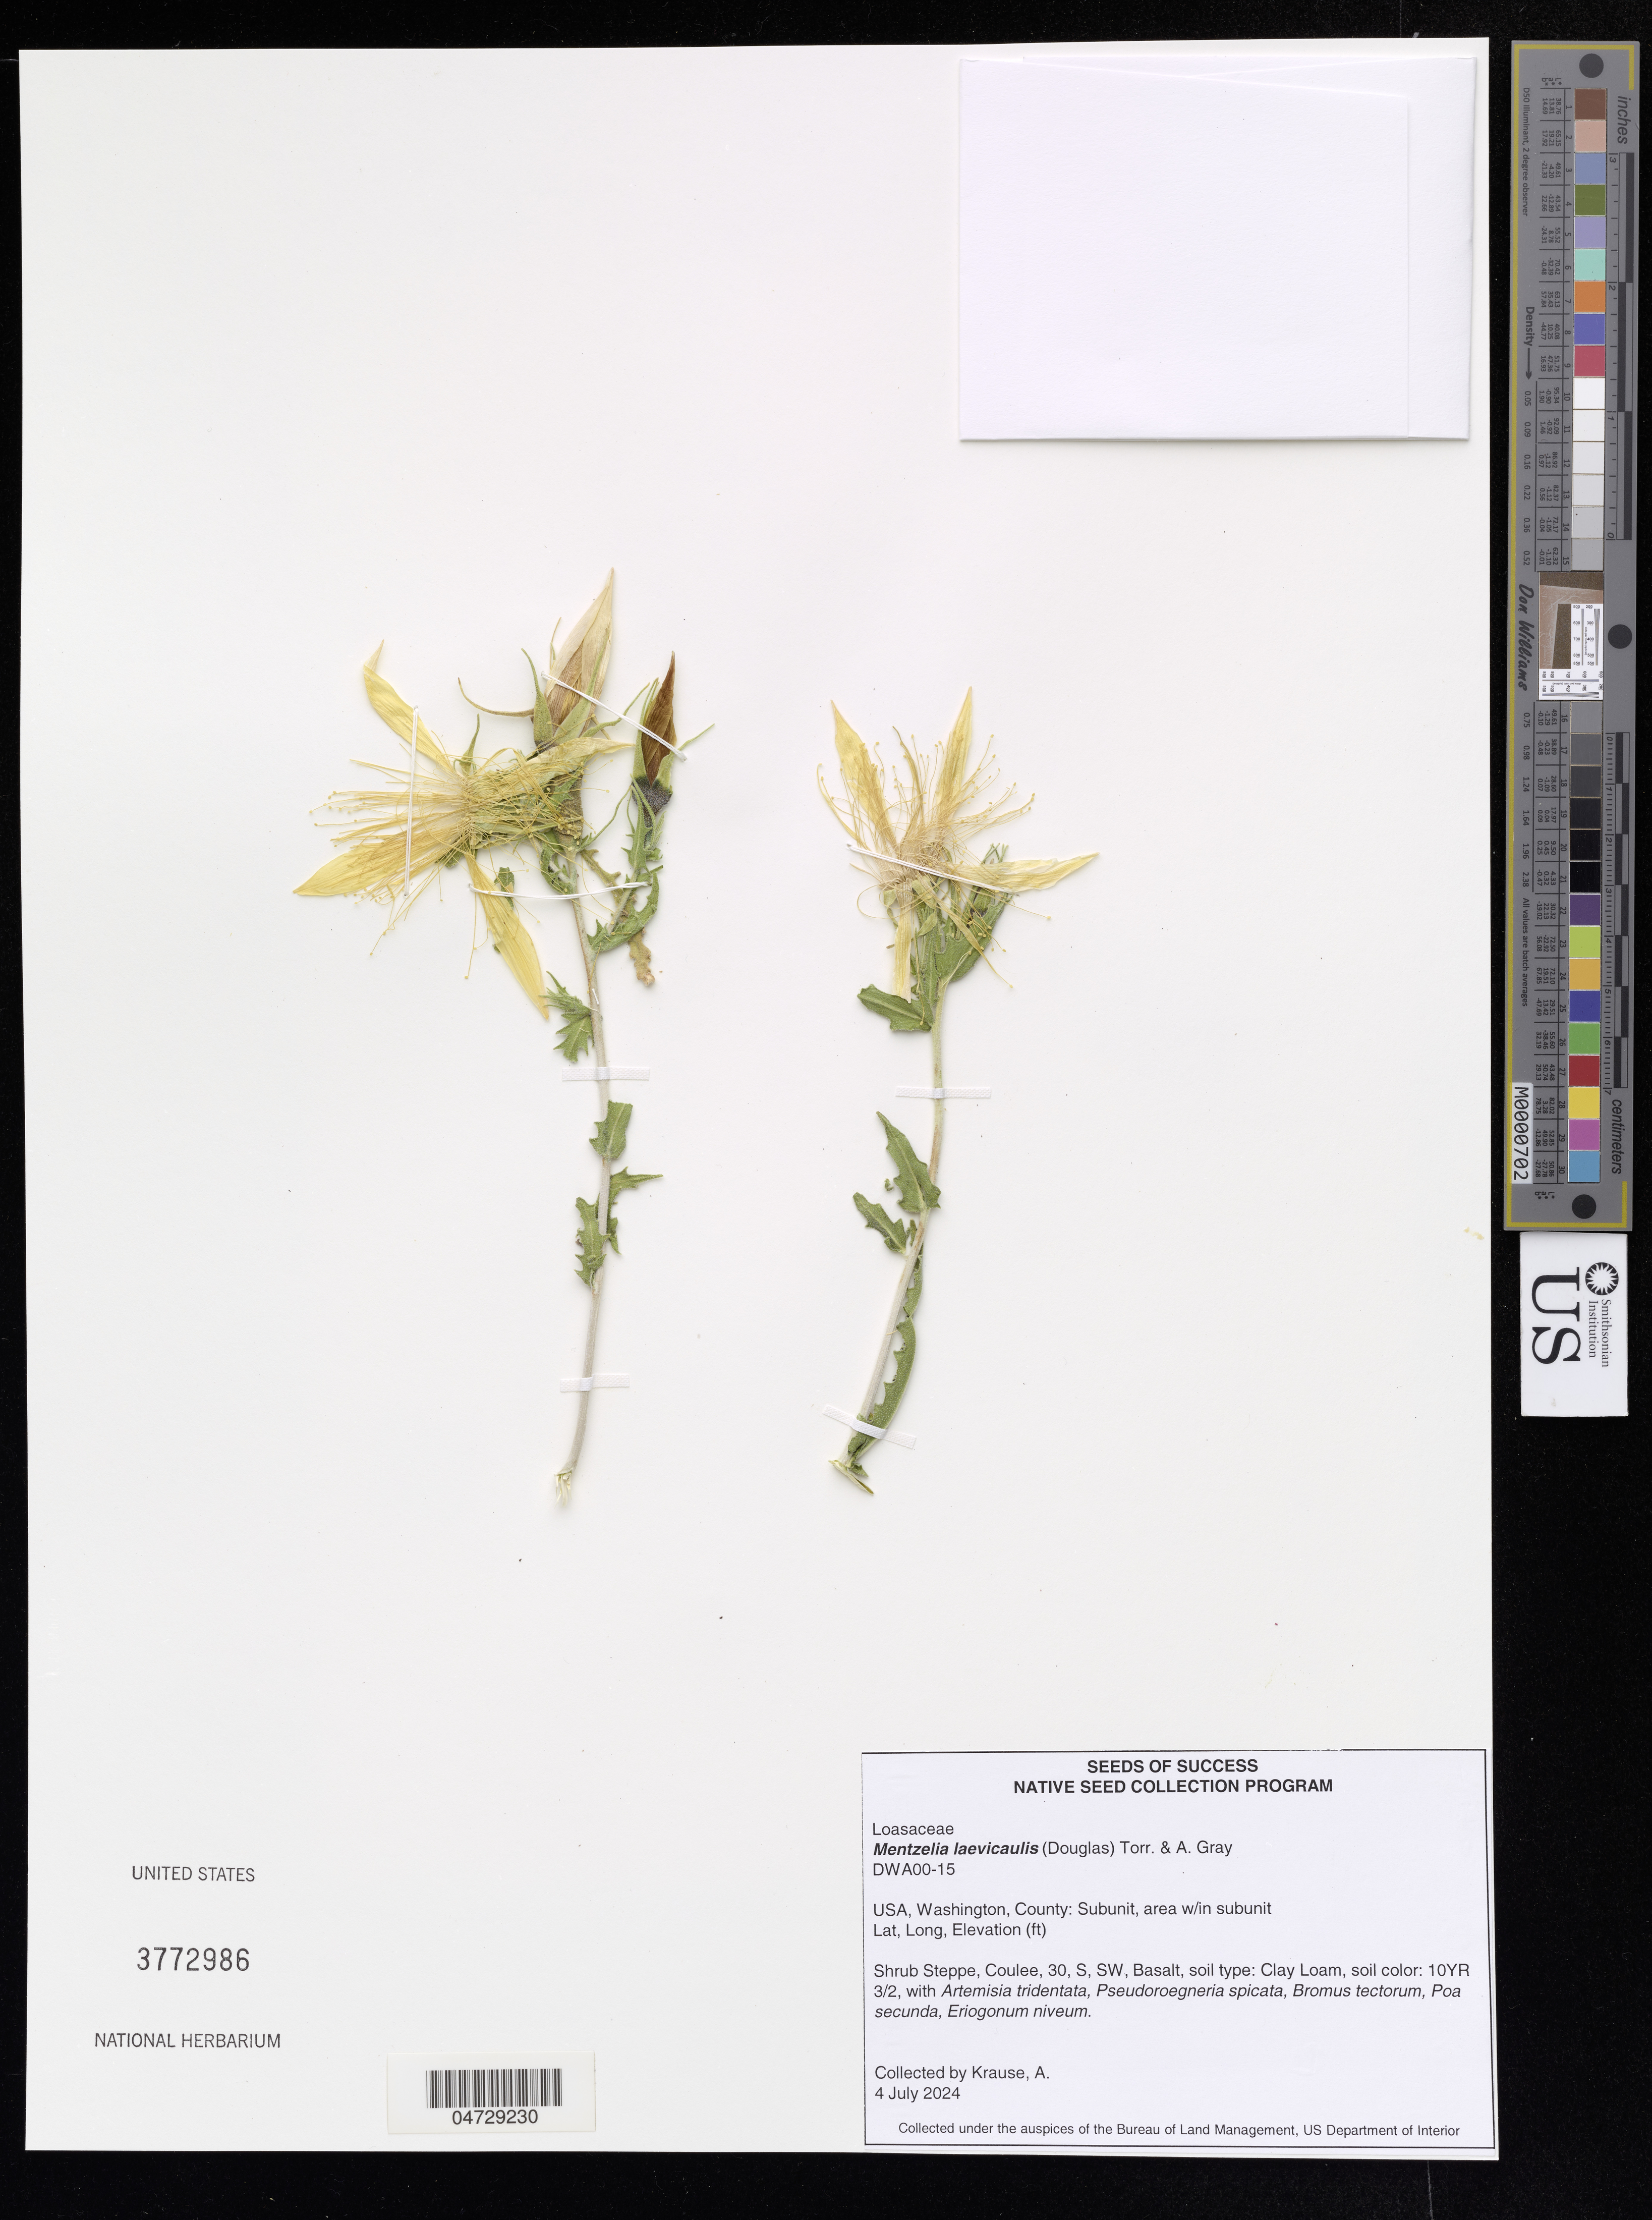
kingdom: Plantae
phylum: Tracheophyta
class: Magnoliopsida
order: Cornales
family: Loasaceae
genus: Mentzelia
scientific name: Mentzelia laevicaulis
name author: (Douglas ex Hook.) Torr. & A. Gray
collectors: A. Krause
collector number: DWA00-15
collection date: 2024-07-04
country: United States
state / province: Washington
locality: County: Subunit, area w/in subunit.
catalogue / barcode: US 3772986